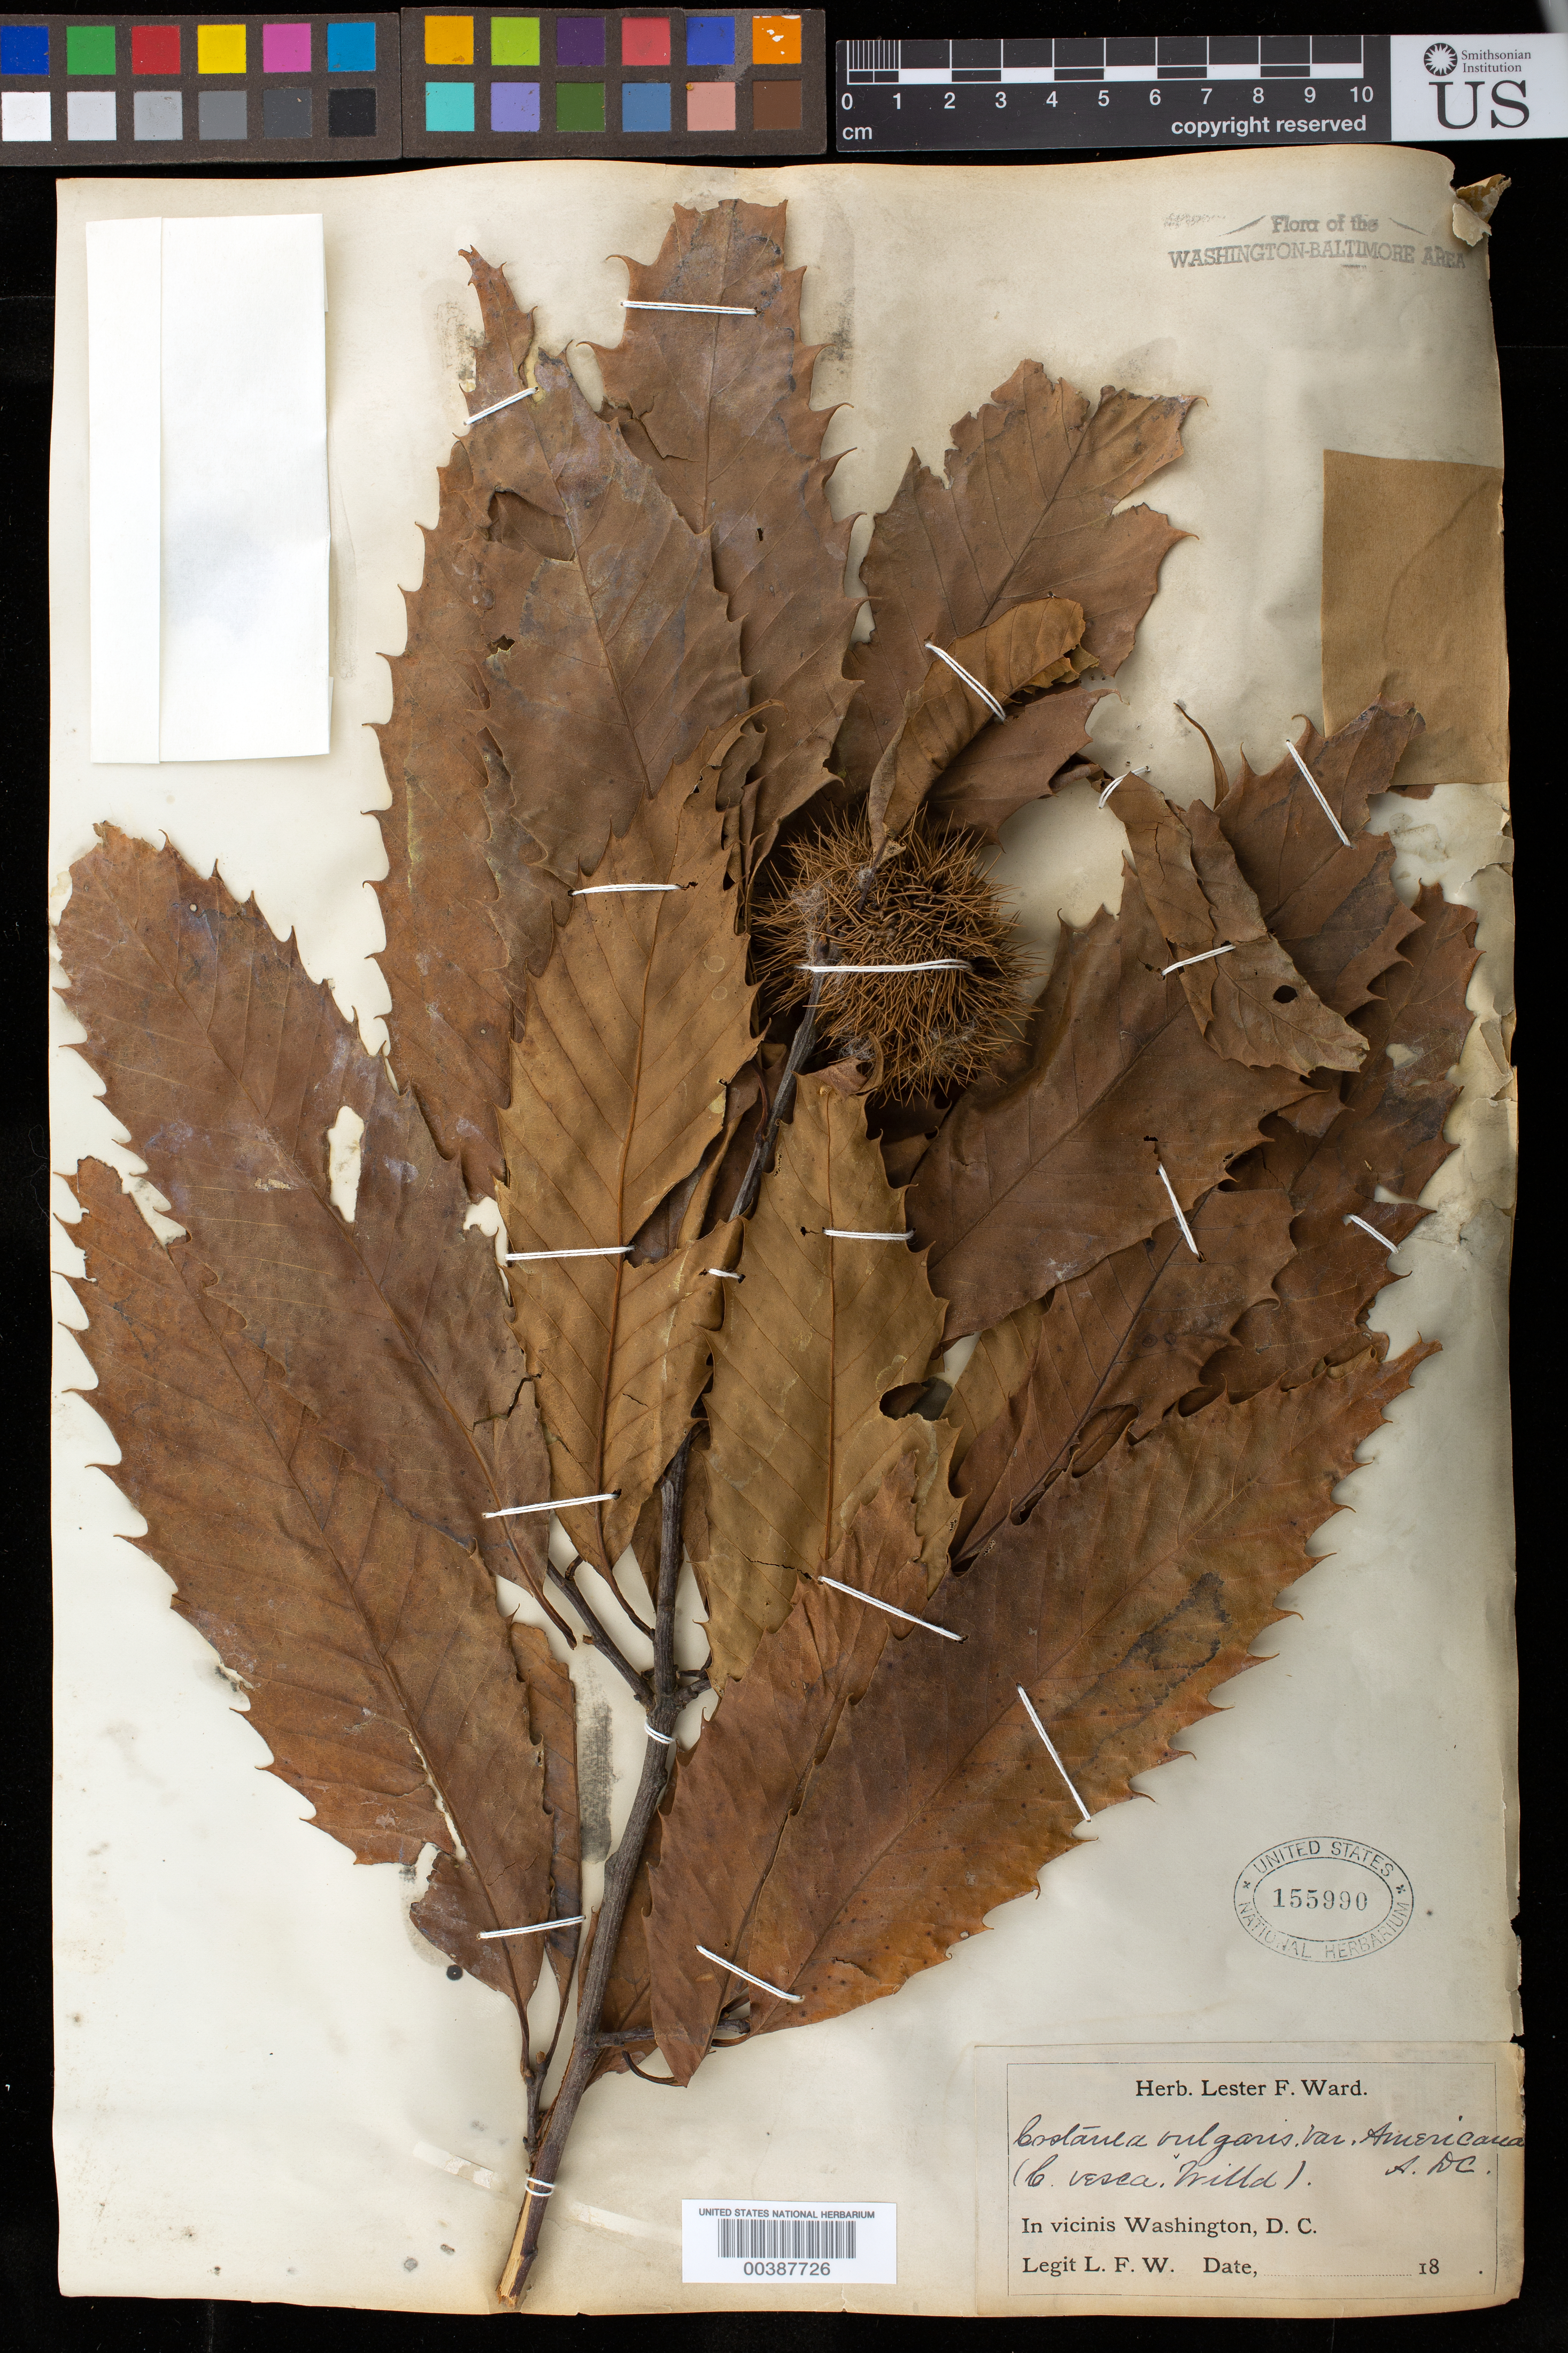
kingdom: Plantae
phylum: Tracheophyta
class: Magnoliopsida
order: Fagales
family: Fagaceae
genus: Castanea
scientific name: Castanea dentata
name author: (Marshall) Borkh.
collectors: L. F. Ward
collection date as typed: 18--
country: United States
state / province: District of Columbia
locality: Vicinity of Washington, DC.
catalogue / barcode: US 155990